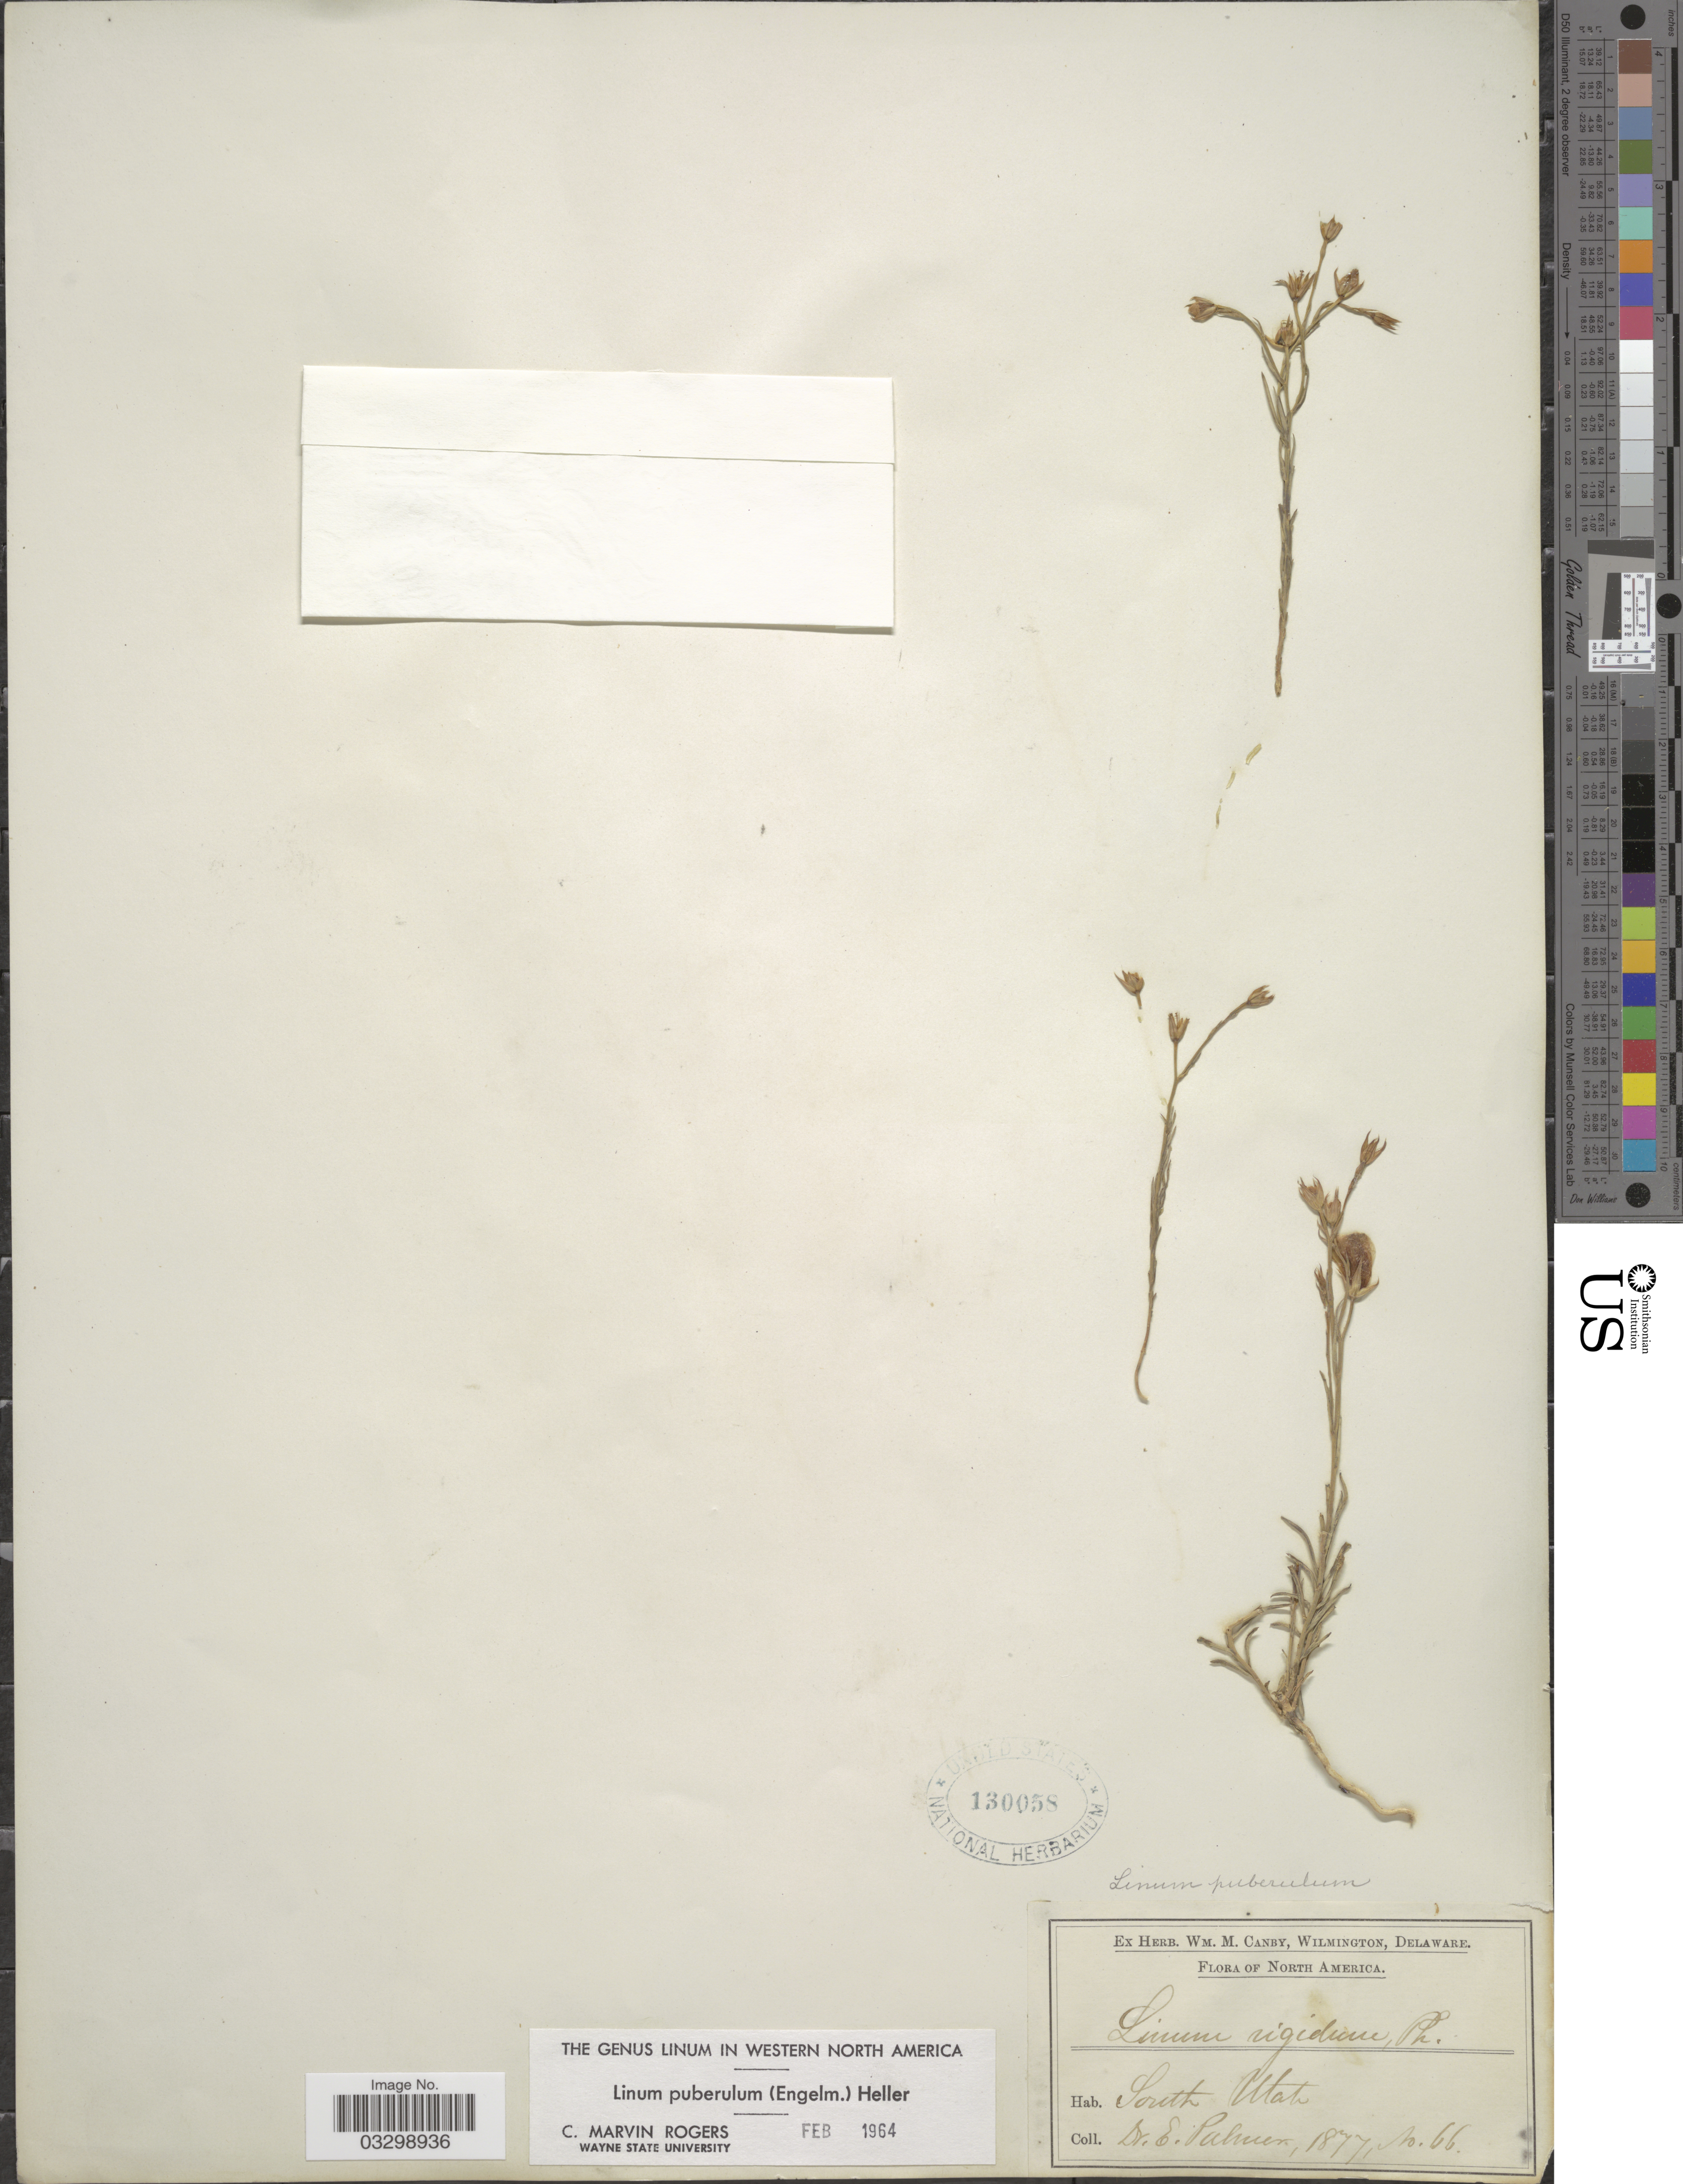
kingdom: Plantae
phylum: Tracheophyta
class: Magnoliopsida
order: Malpighiales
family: Linaceae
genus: Linum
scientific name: Linum puberulum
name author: (Engelm.) A. Heller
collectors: E. Palmer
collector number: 66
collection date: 1877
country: United States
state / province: Utah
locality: South Utah.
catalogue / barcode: US 130058